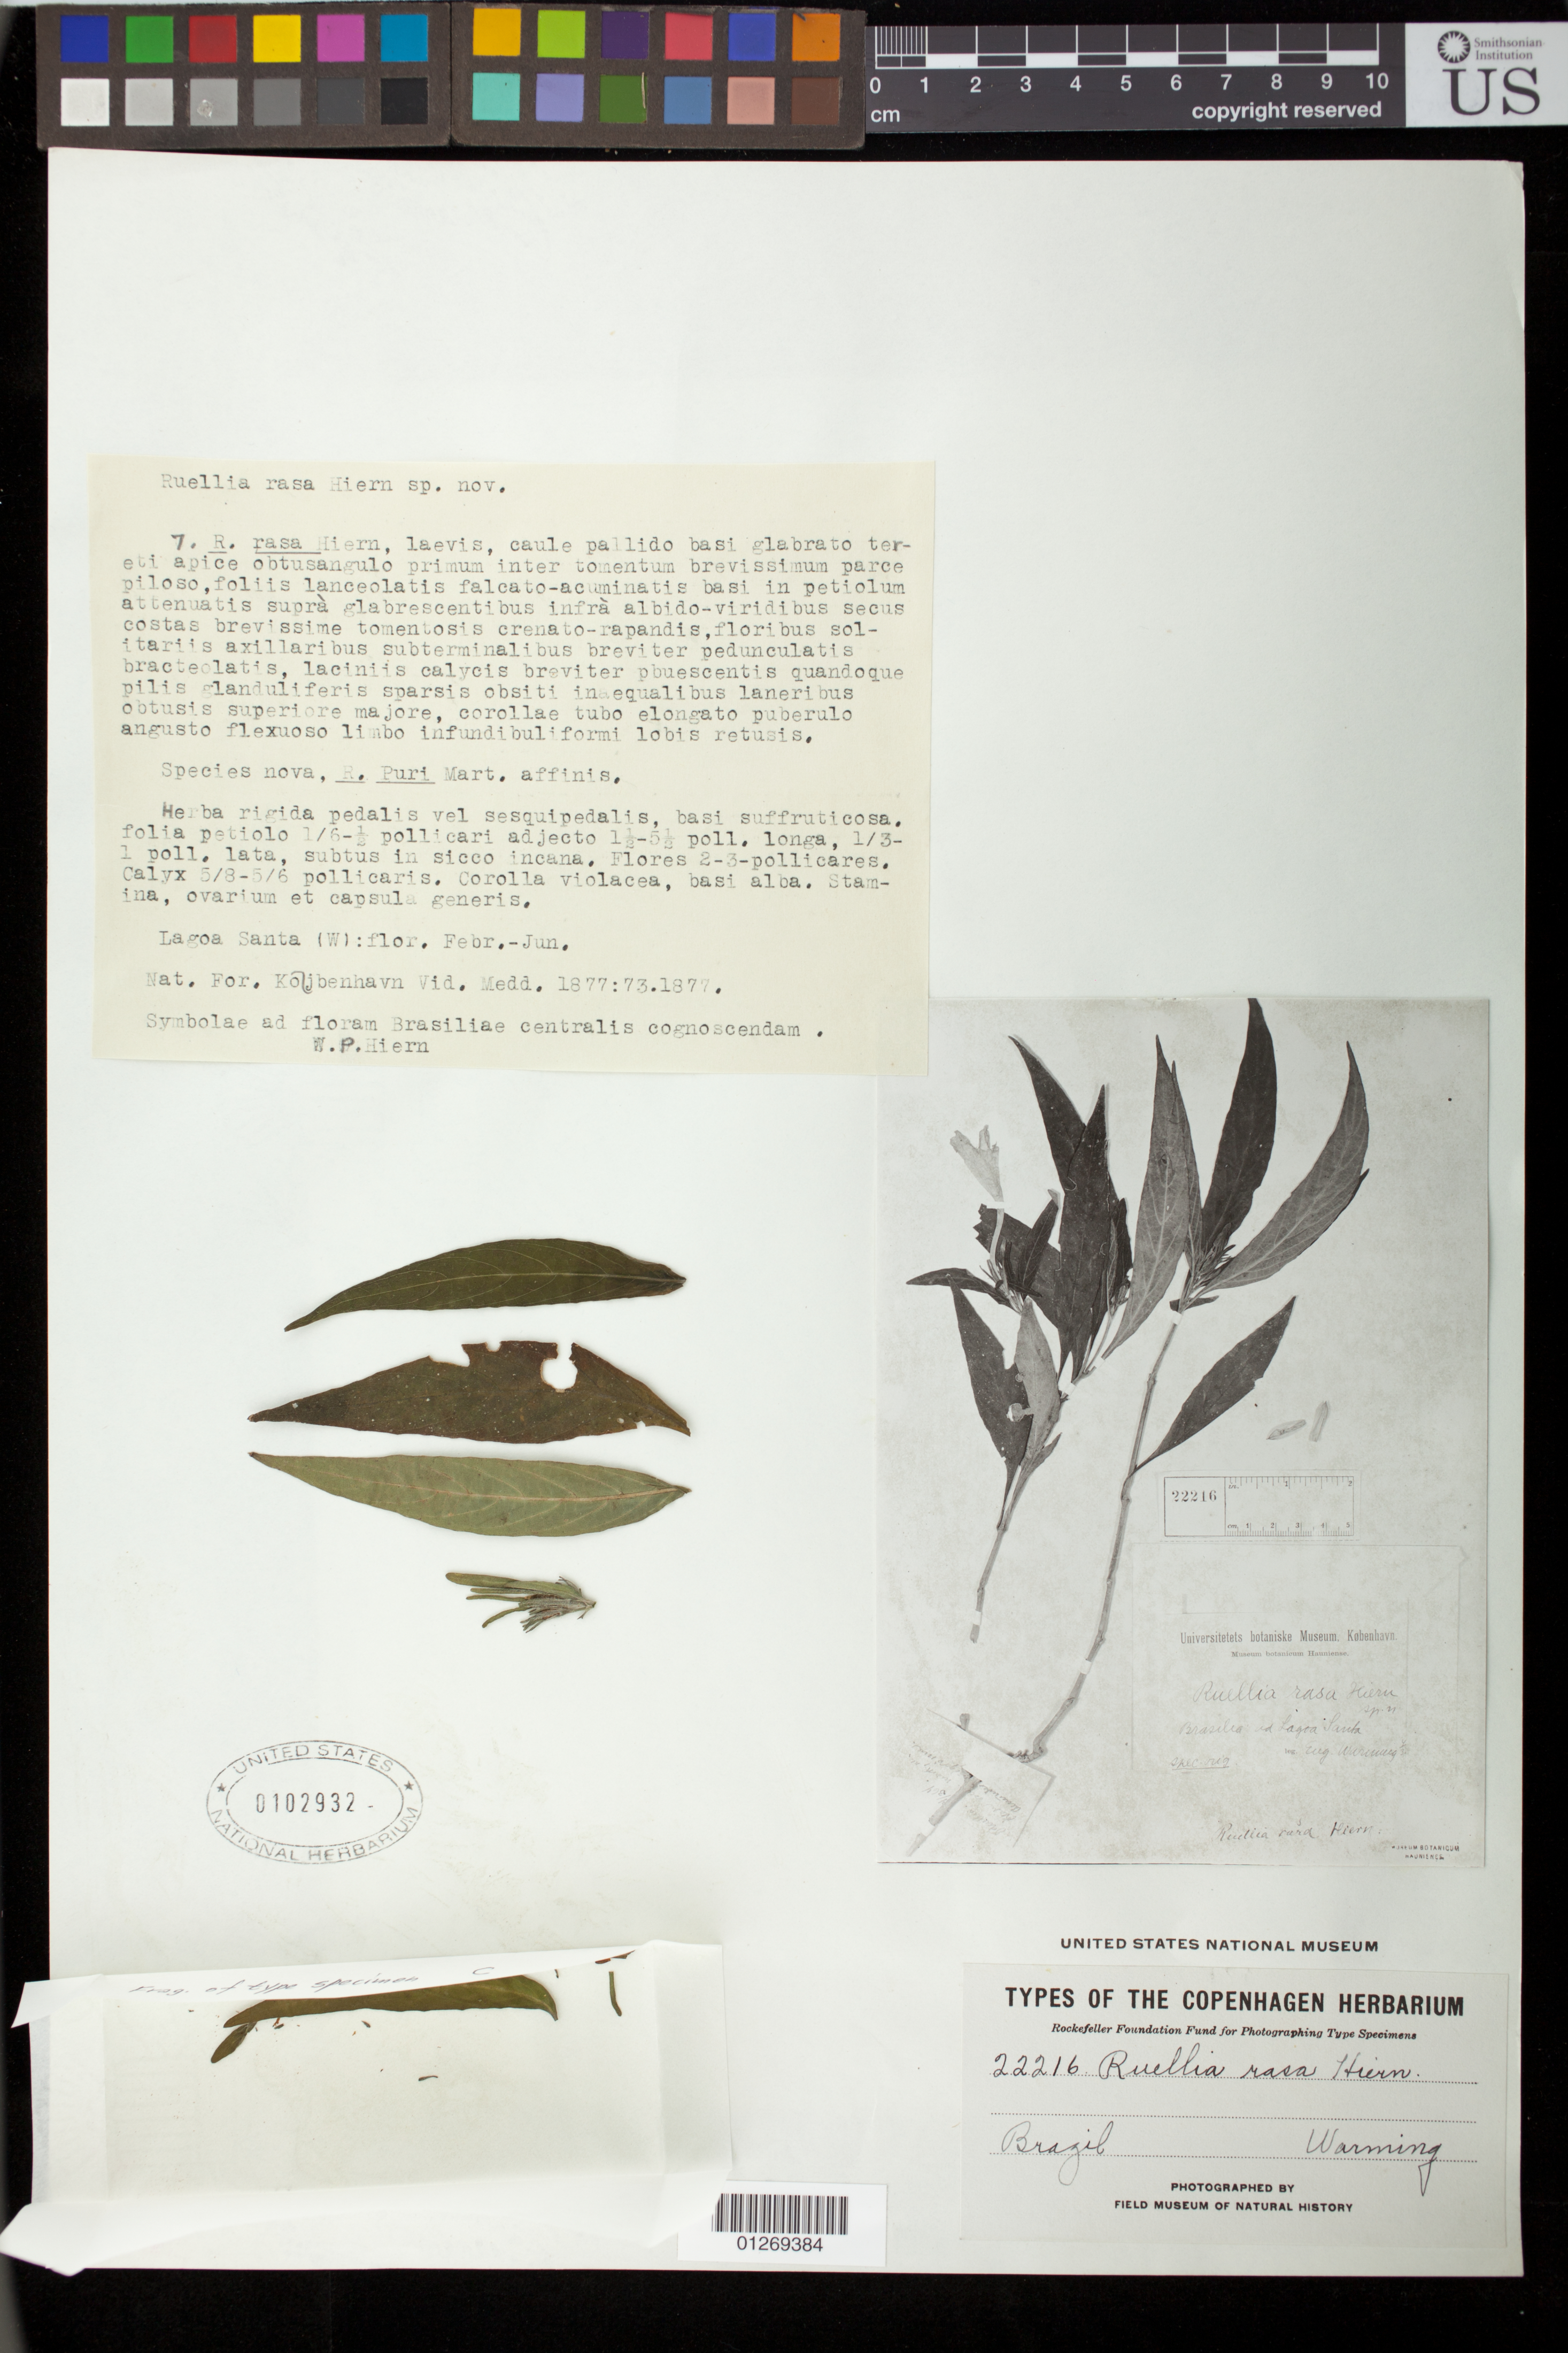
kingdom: Plantae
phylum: Tracheophyta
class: Magnoliopsida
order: Lamiales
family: Acanthaceae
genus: Ruellia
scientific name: Ruellia rasa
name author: Hiern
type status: Type Collection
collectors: E. Warming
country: Brazil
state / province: Minas Gerais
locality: Lagoa Santa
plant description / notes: Photograph and fragmentary material of type specimen ex herb. Copenhagen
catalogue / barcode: US 102932